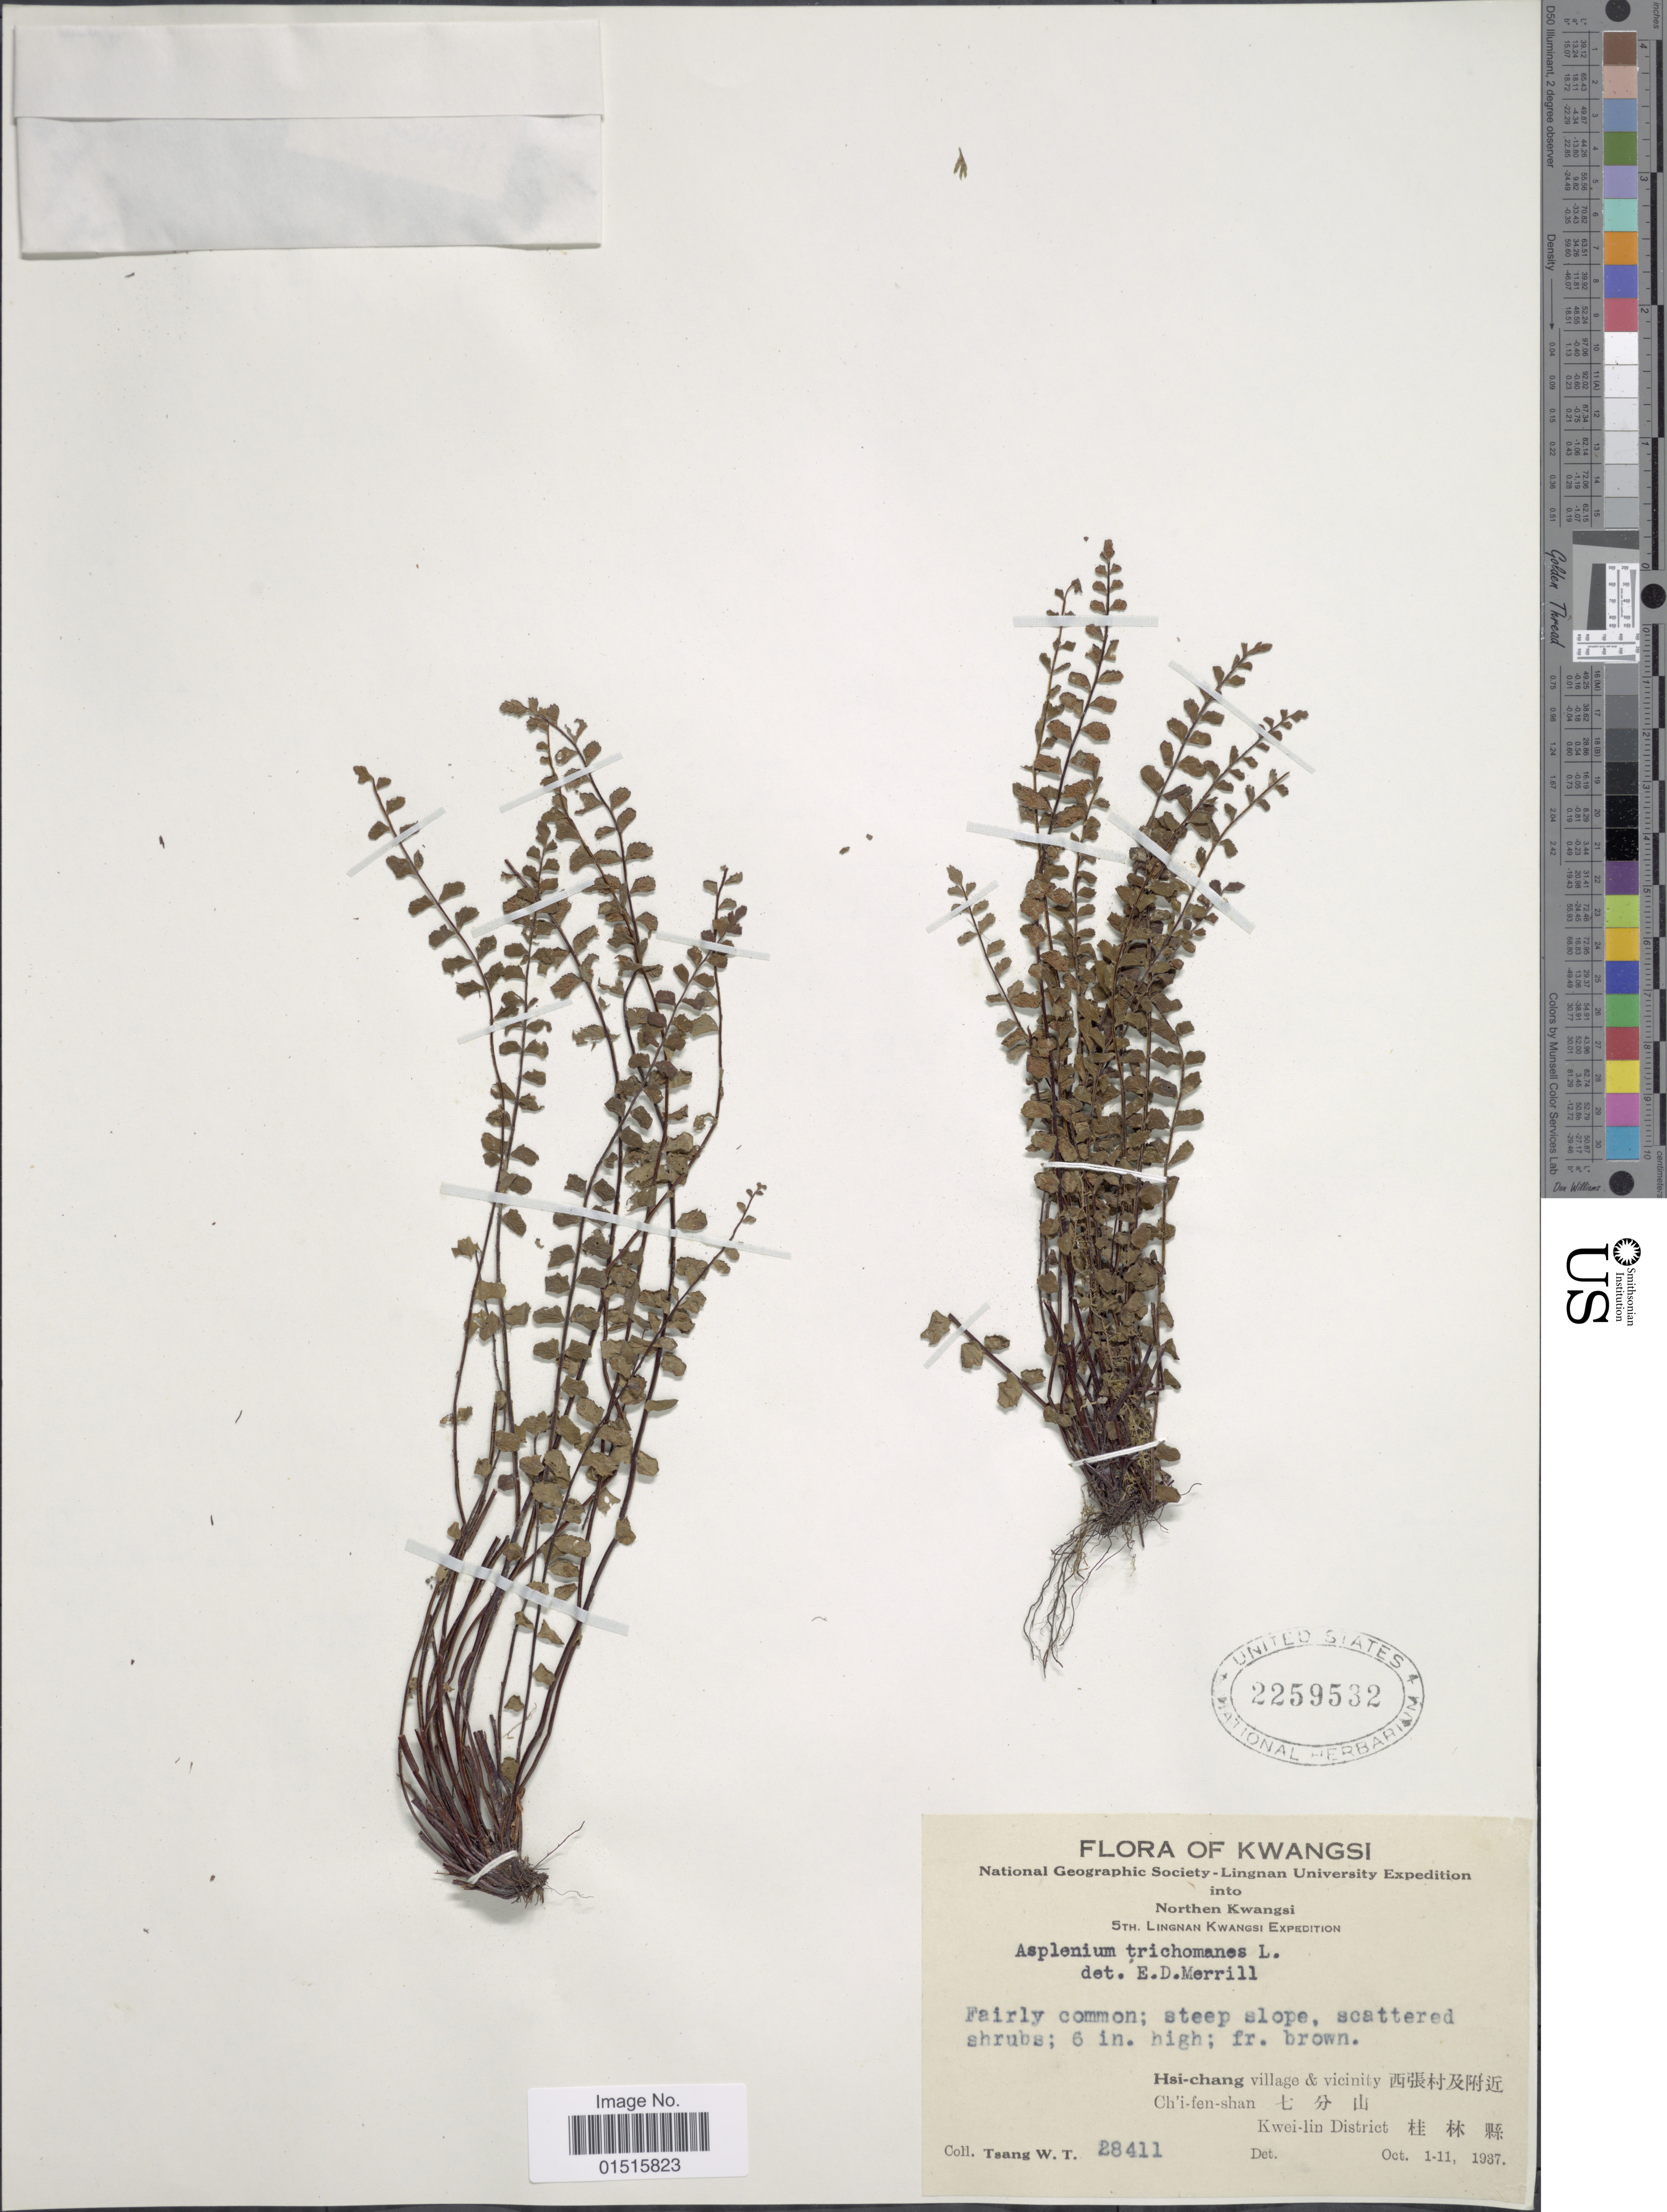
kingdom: Plantae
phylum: Tracheophyta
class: Polypodiopsida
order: Polypodiales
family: Aspleniaceae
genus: Asplenium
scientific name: Asplenium trichomanes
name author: L.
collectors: W. T. Tsang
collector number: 28411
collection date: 1937-10-01/1937-10-11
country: China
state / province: Guangxi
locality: Northern Kwangsi, Hsi- chang village & vicinity Ch'i- fen- shan, Kwei- lin district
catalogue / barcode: US 2259532